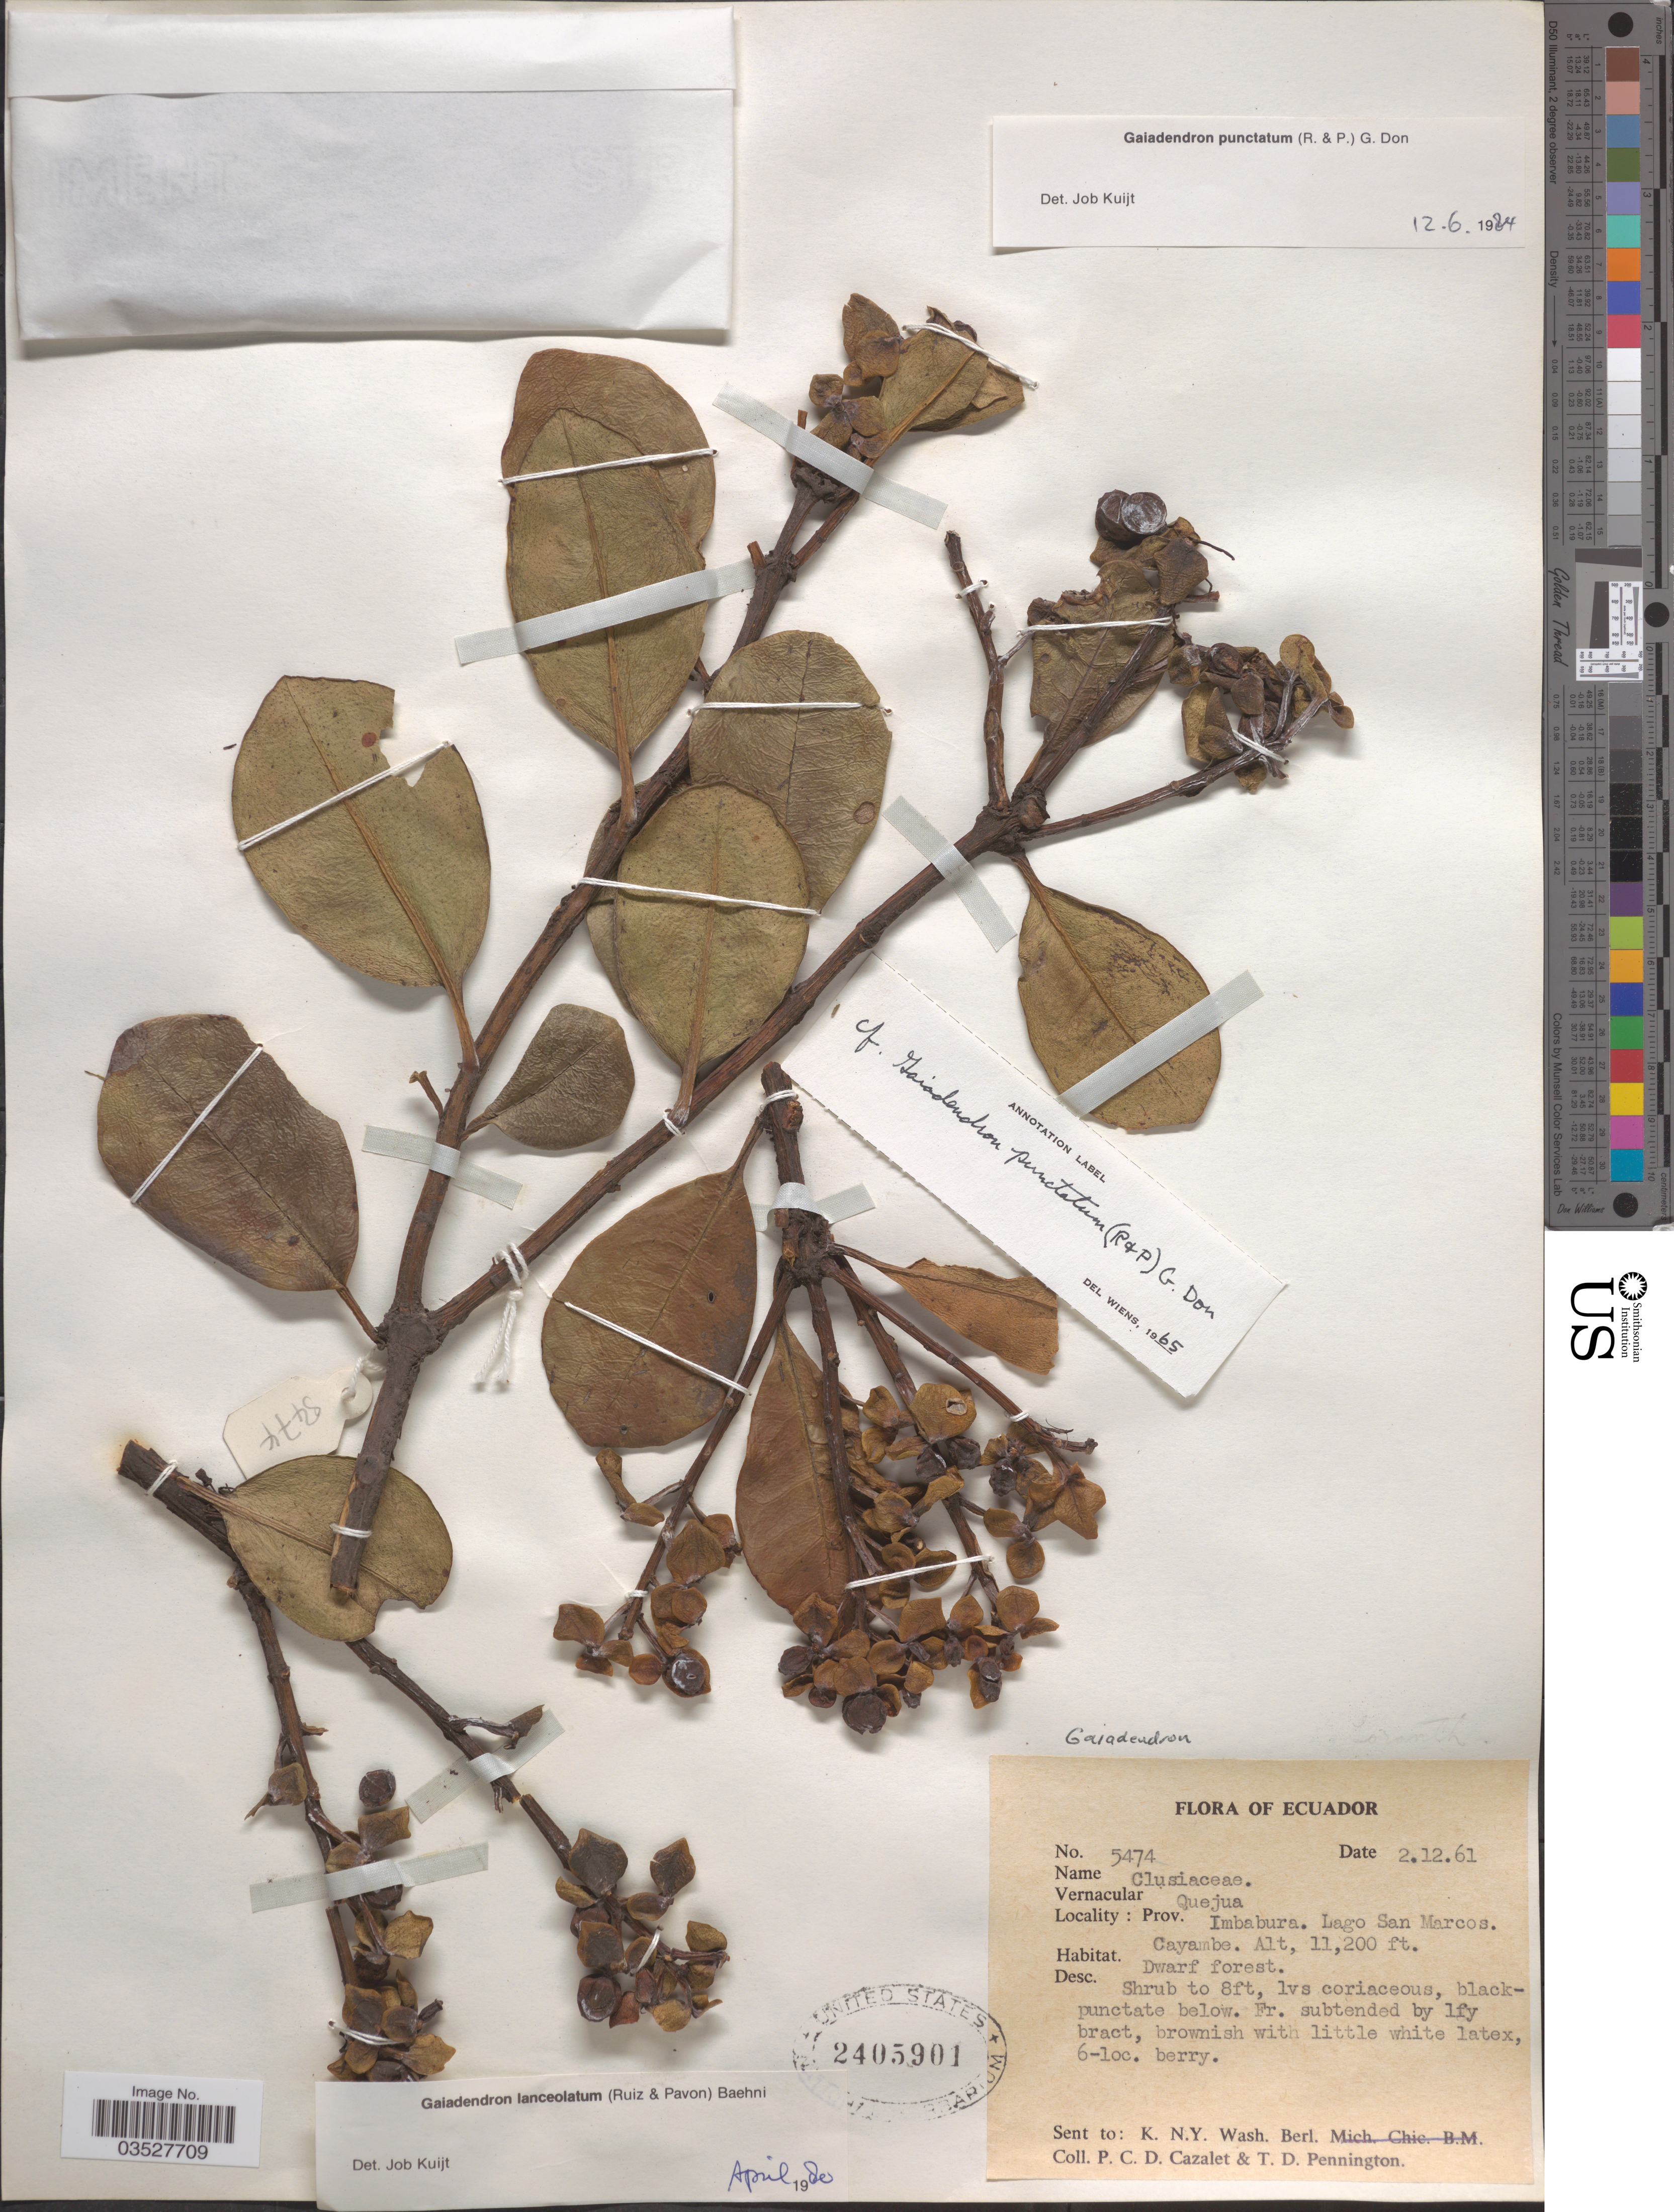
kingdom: Plantae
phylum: Tracheophyta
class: Magnoliopsida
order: Santalales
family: Loranthaceae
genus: Gaiadendron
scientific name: Gaiadendron punctatum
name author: (Ruiz & Pav.) G. Don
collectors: P. C. D. Cazalet & T. D. Pennington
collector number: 5474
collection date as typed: Transcribed d/m/y: 2/12/61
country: Ecuador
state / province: Imbabura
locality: Lago San Marcos. Cayambe.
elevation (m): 3414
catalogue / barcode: US 2405901